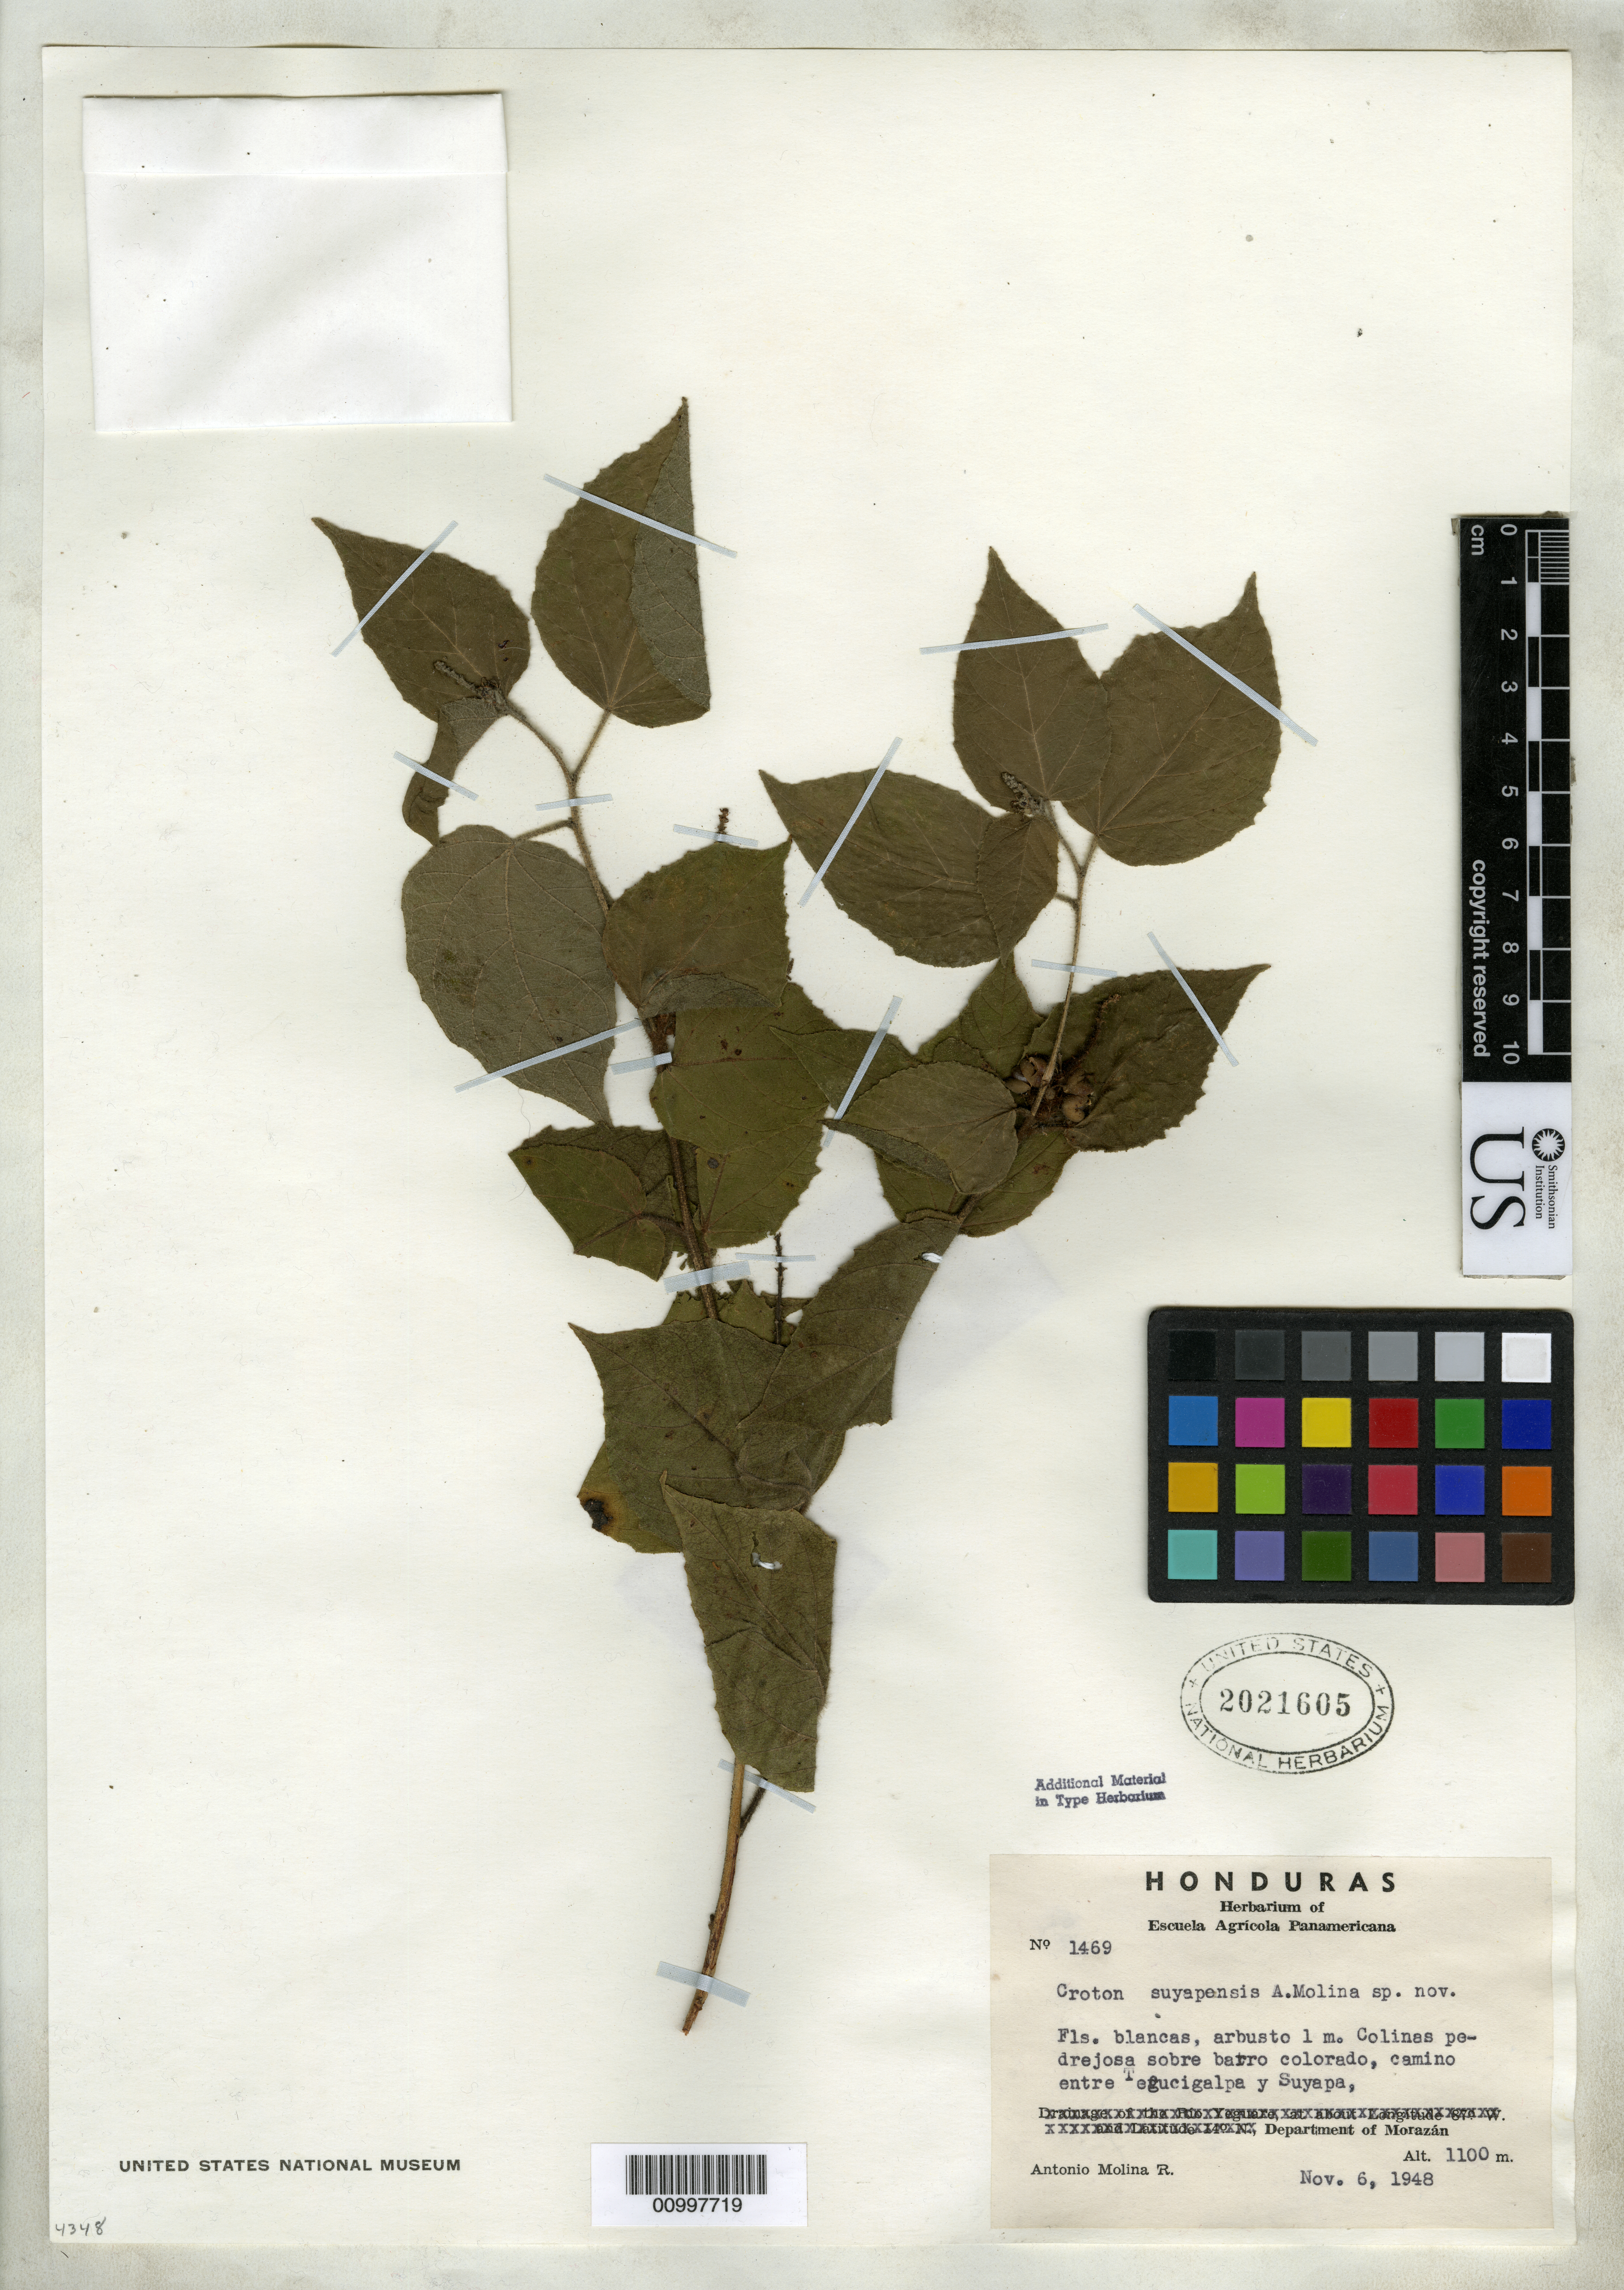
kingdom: Plantae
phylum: Tracheophyta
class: Magnoliopsida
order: Malpighiales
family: Euphorbiaceae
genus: Croton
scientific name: Croton suyapensis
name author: Ant. Molina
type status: Isotype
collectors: A. Molina R.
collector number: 1469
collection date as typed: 06 Nov 1948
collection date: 1948-11-06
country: Honduras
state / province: Fco. Morazán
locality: Department of Morazán. Colinas pedrejosa sobre barro colorado, camino entre Tegucigalpa y Suyapa.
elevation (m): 1100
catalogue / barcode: US 2021605